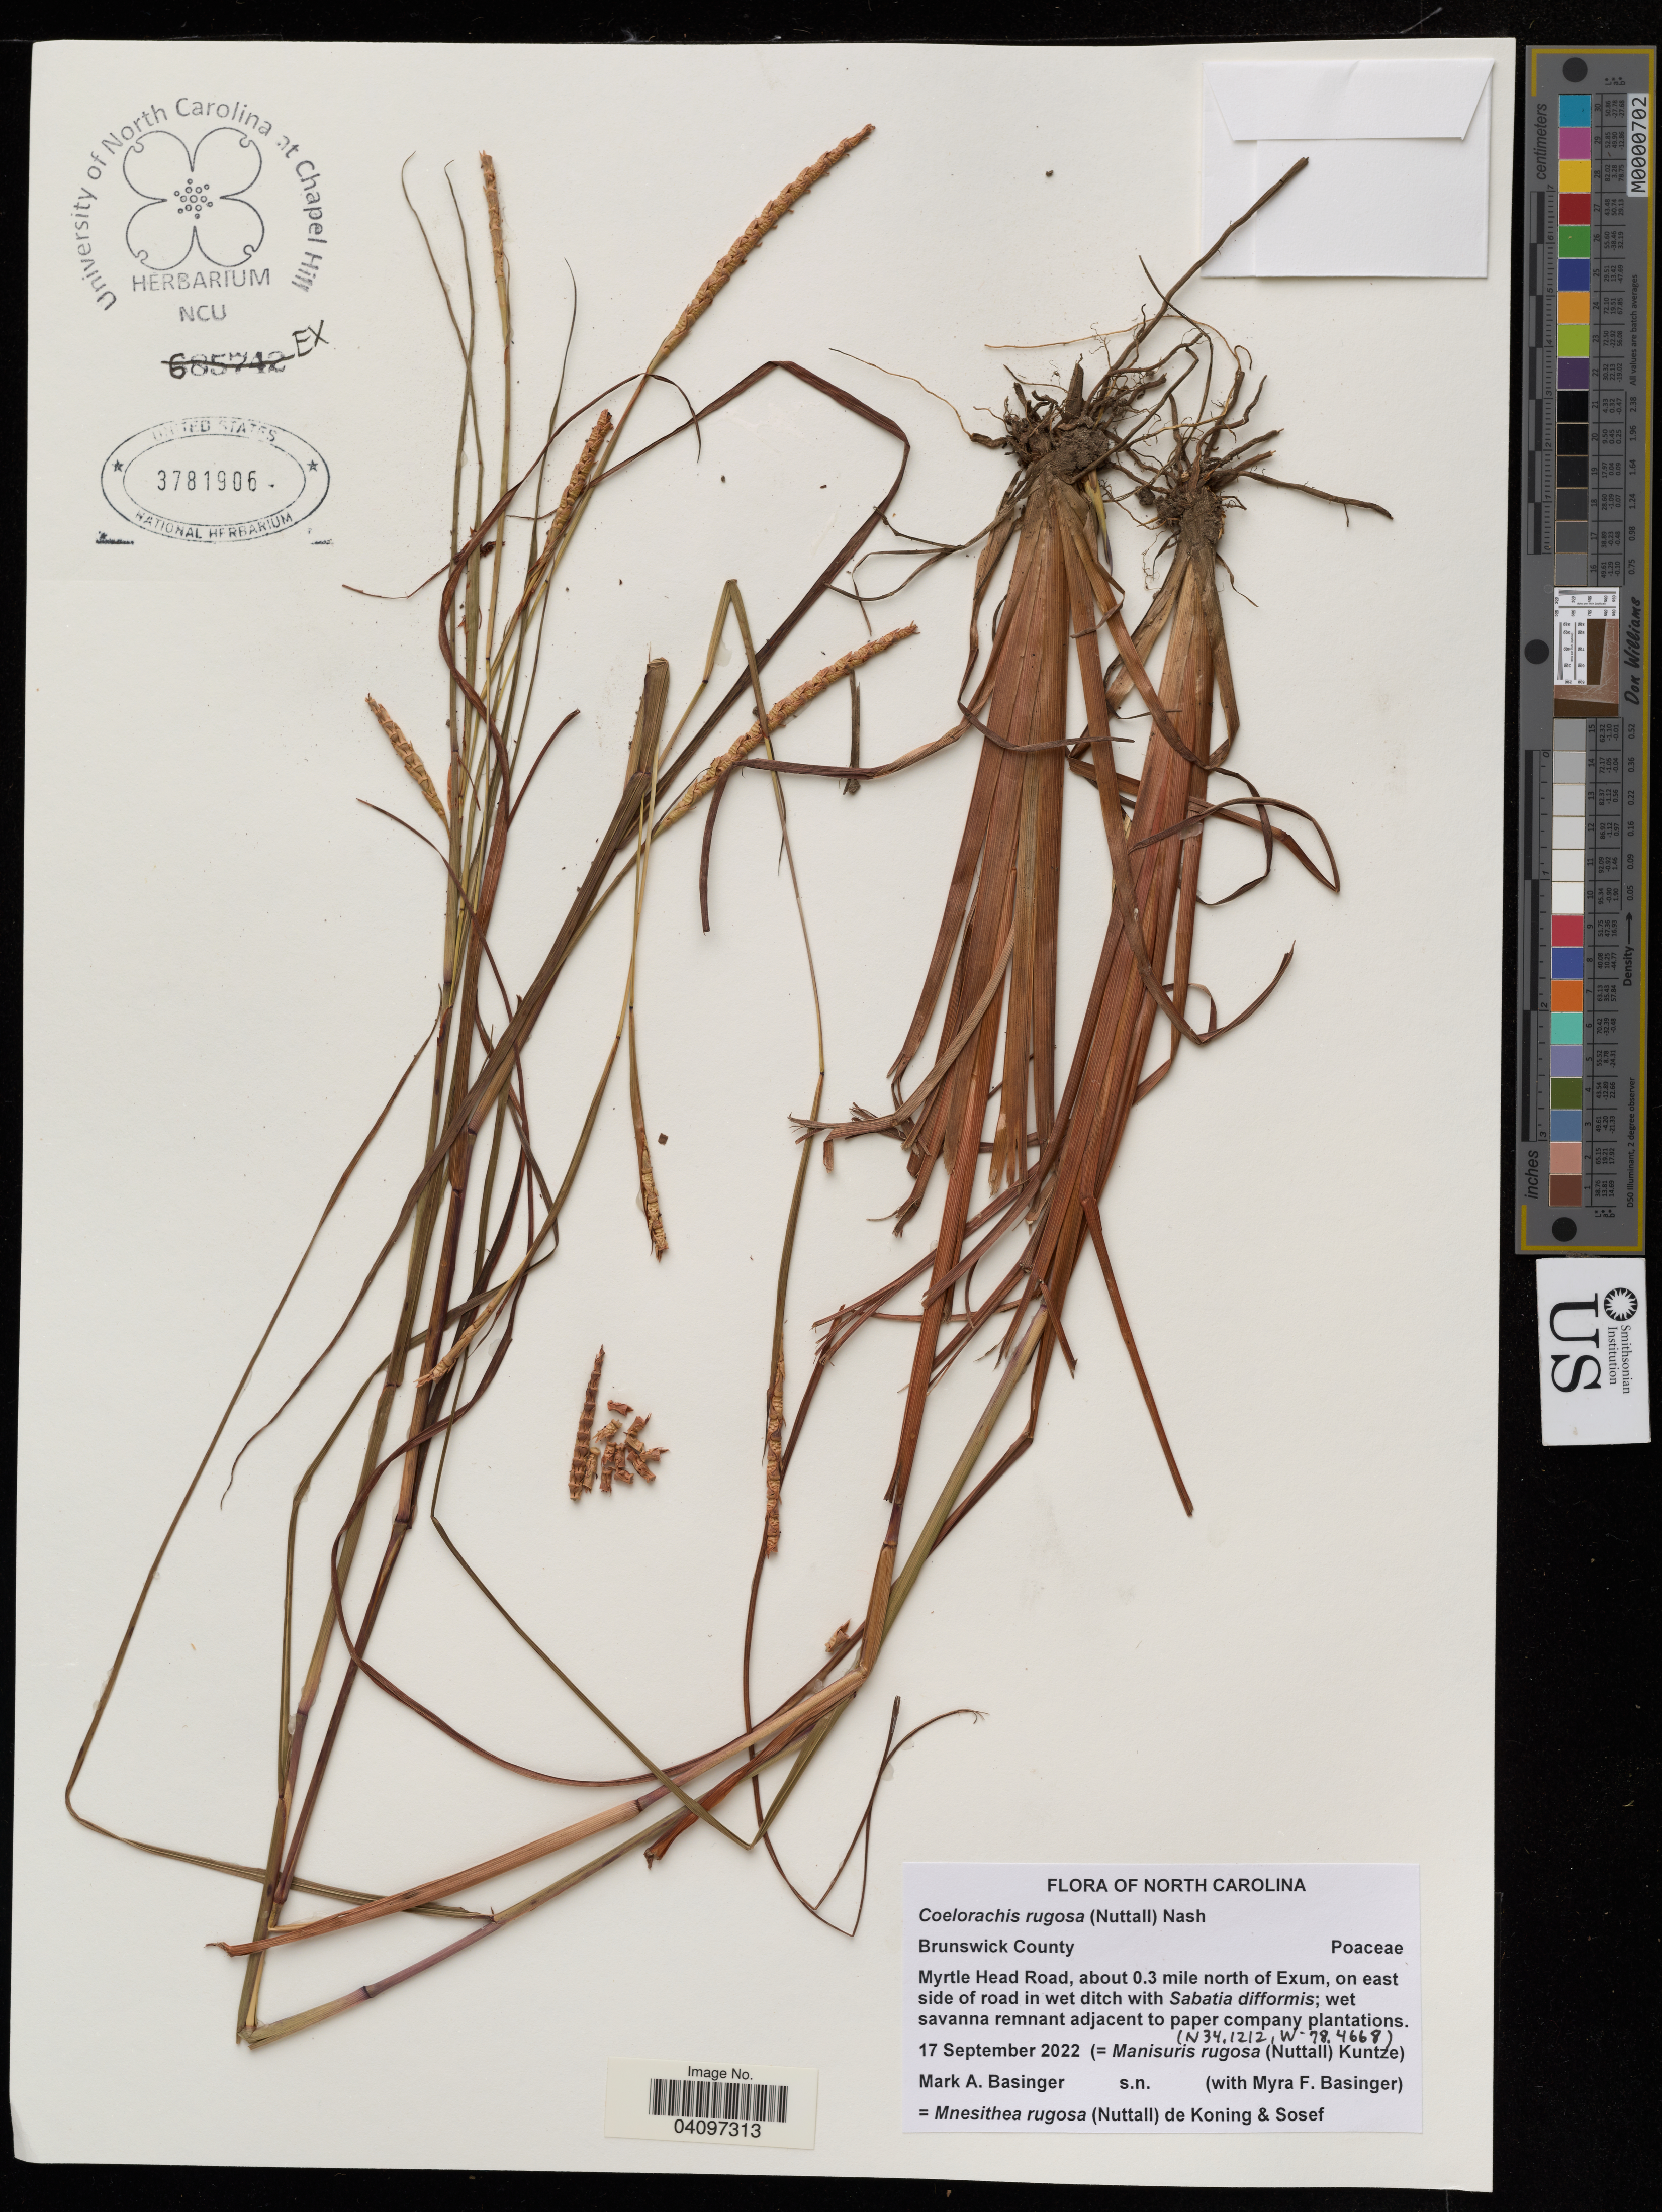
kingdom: Plantae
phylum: Tracheophyta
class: Liliopsida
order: Poales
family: Poaceae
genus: Coelorachis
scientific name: Coelorachis rugosa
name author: (Nutt.) Nash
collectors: M. Basinger & M. Basinger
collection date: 2022-09-17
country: United States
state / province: North Carolina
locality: Brunswick County, Myrtle Head Road, about 0.3 mile north of Exum, on east side of road in wet ditch with Sabatia difformis.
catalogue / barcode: US 3781906